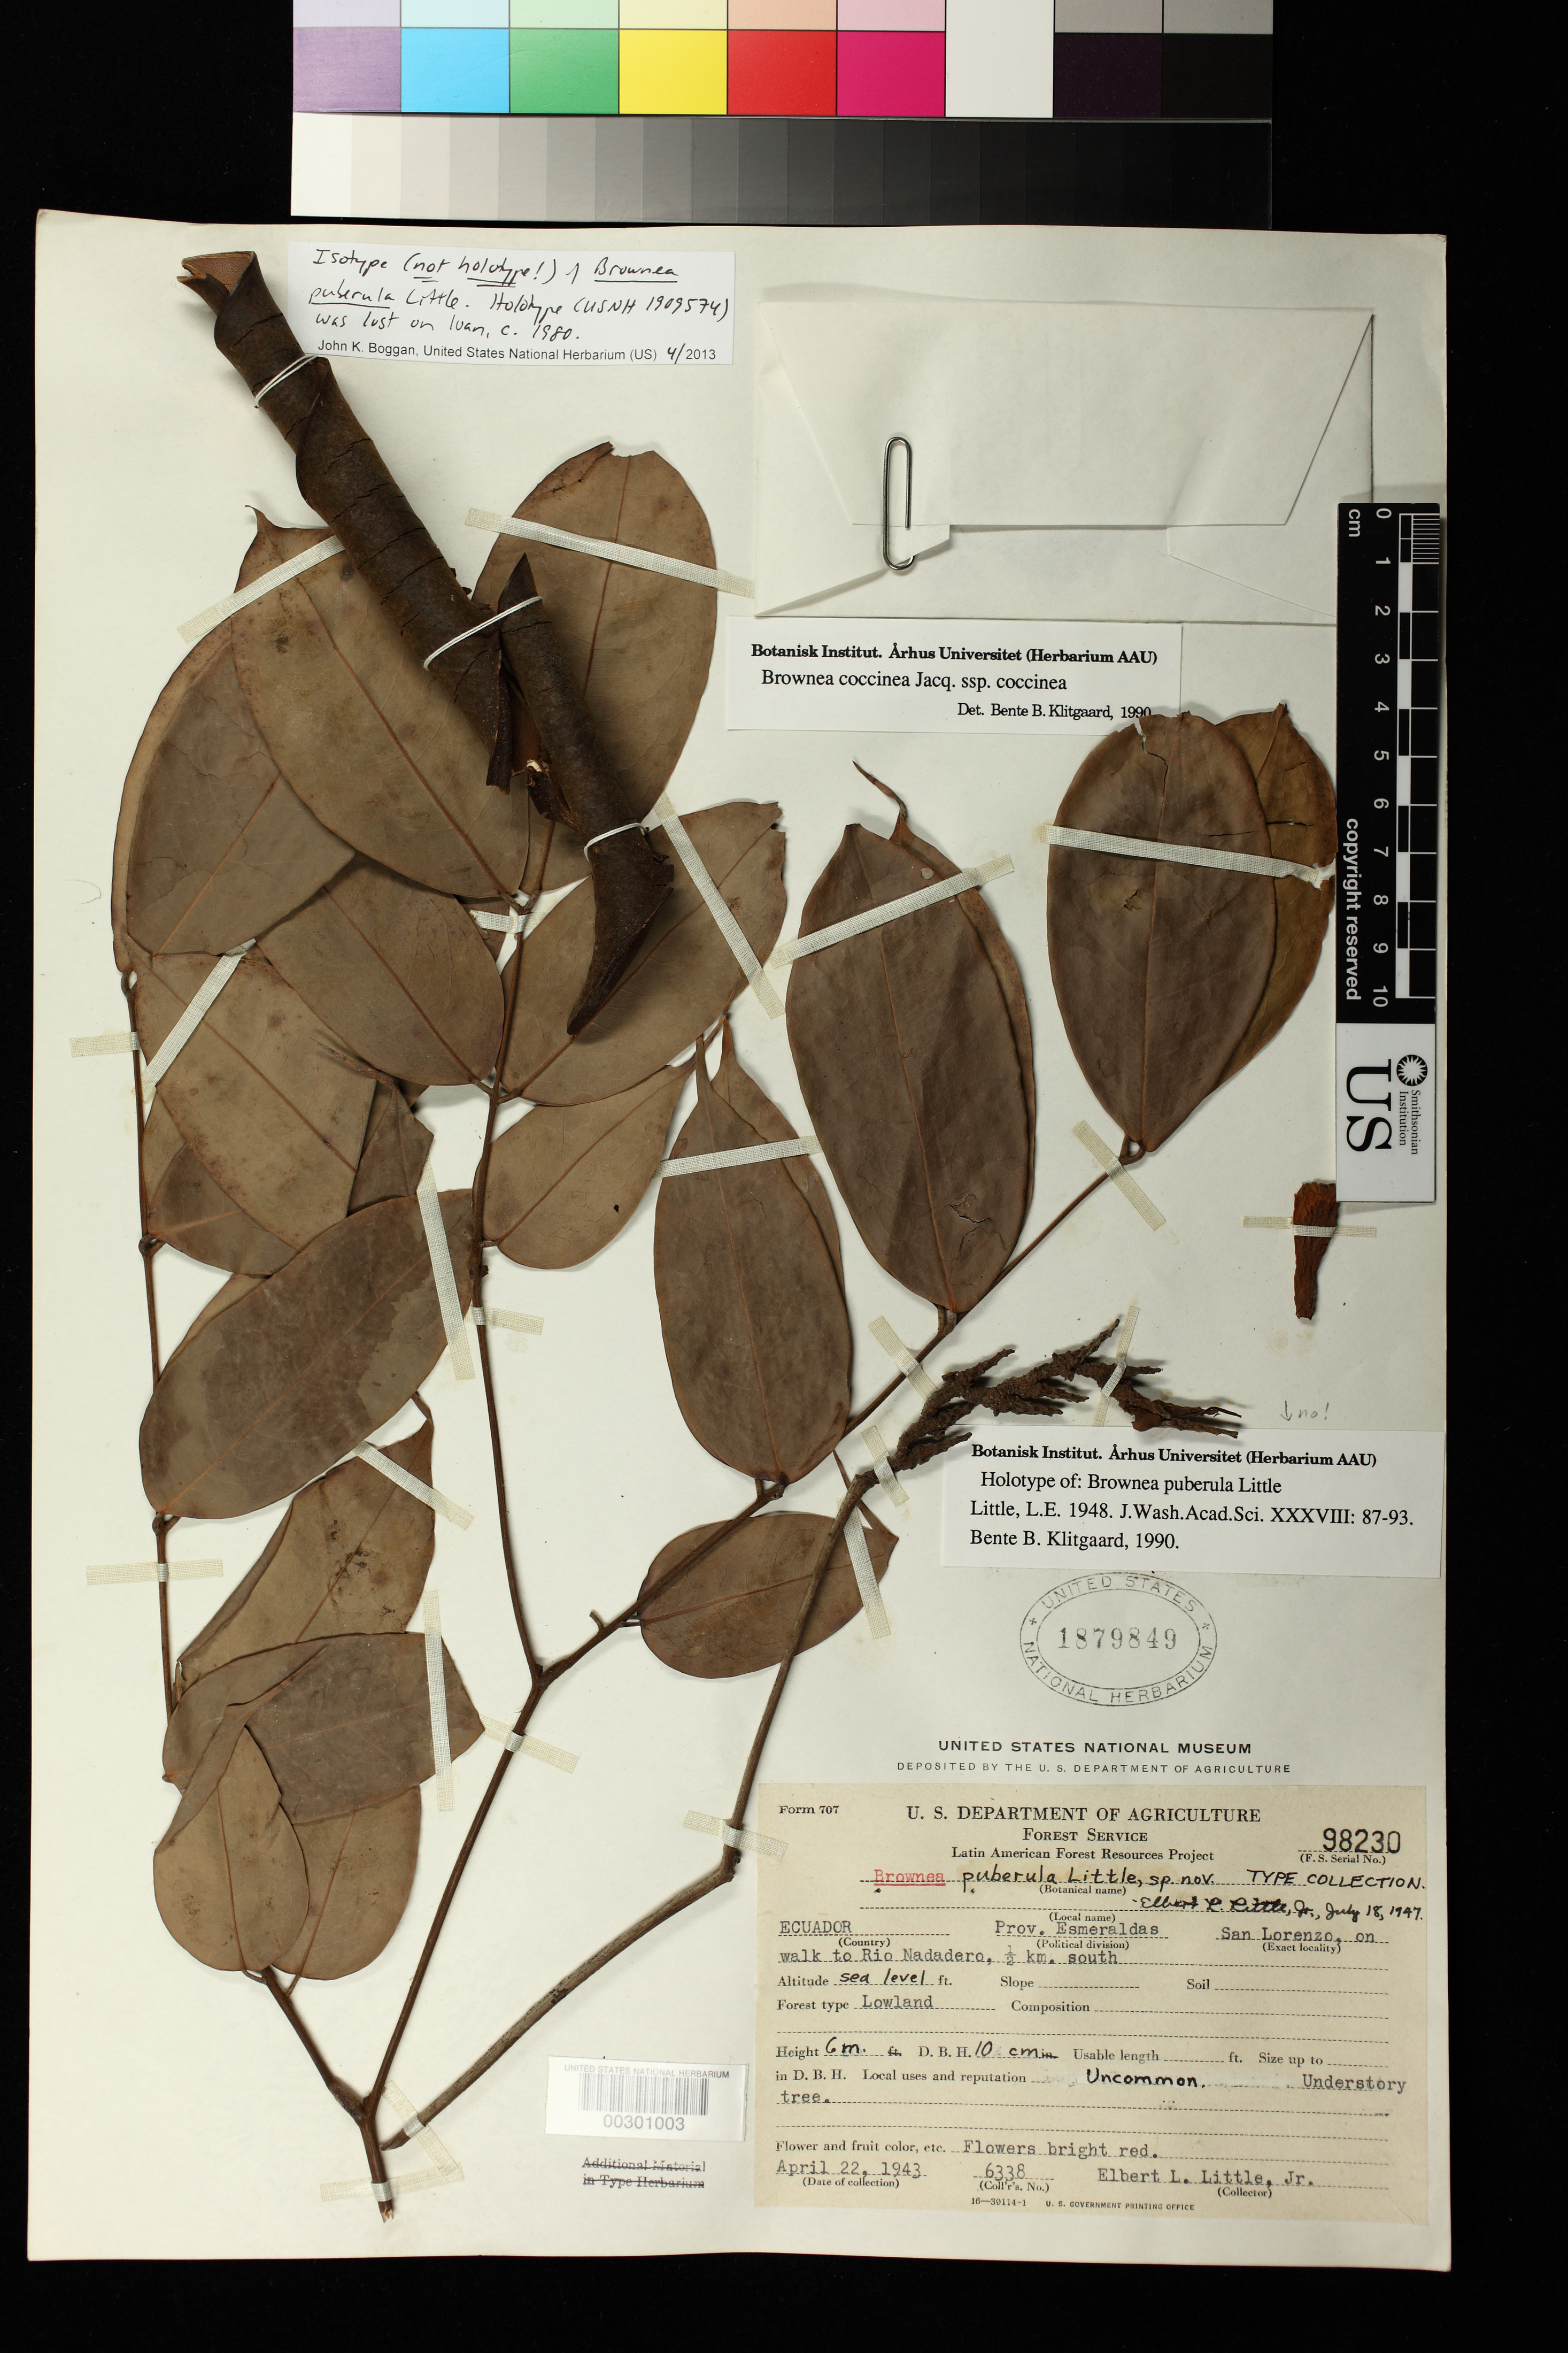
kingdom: Plantae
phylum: Tracheophyta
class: Magnoliopsida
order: Fabales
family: Fabaceae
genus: Brownea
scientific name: Brownea puberula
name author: Little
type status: Isotype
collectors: E. L. Little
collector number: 6338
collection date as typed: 22 Apr 1943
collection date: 1943-04-22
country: Ecuador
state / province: Esmeraldas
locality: San Lorenzo.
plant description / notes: Erroneously annotated as holotype by B.B. Klitgaard (1990); this is an isotype. The holotype of Brownea puberula Little (USNH 1909574) was lost on loan in 1980.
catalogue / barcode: US 1879849